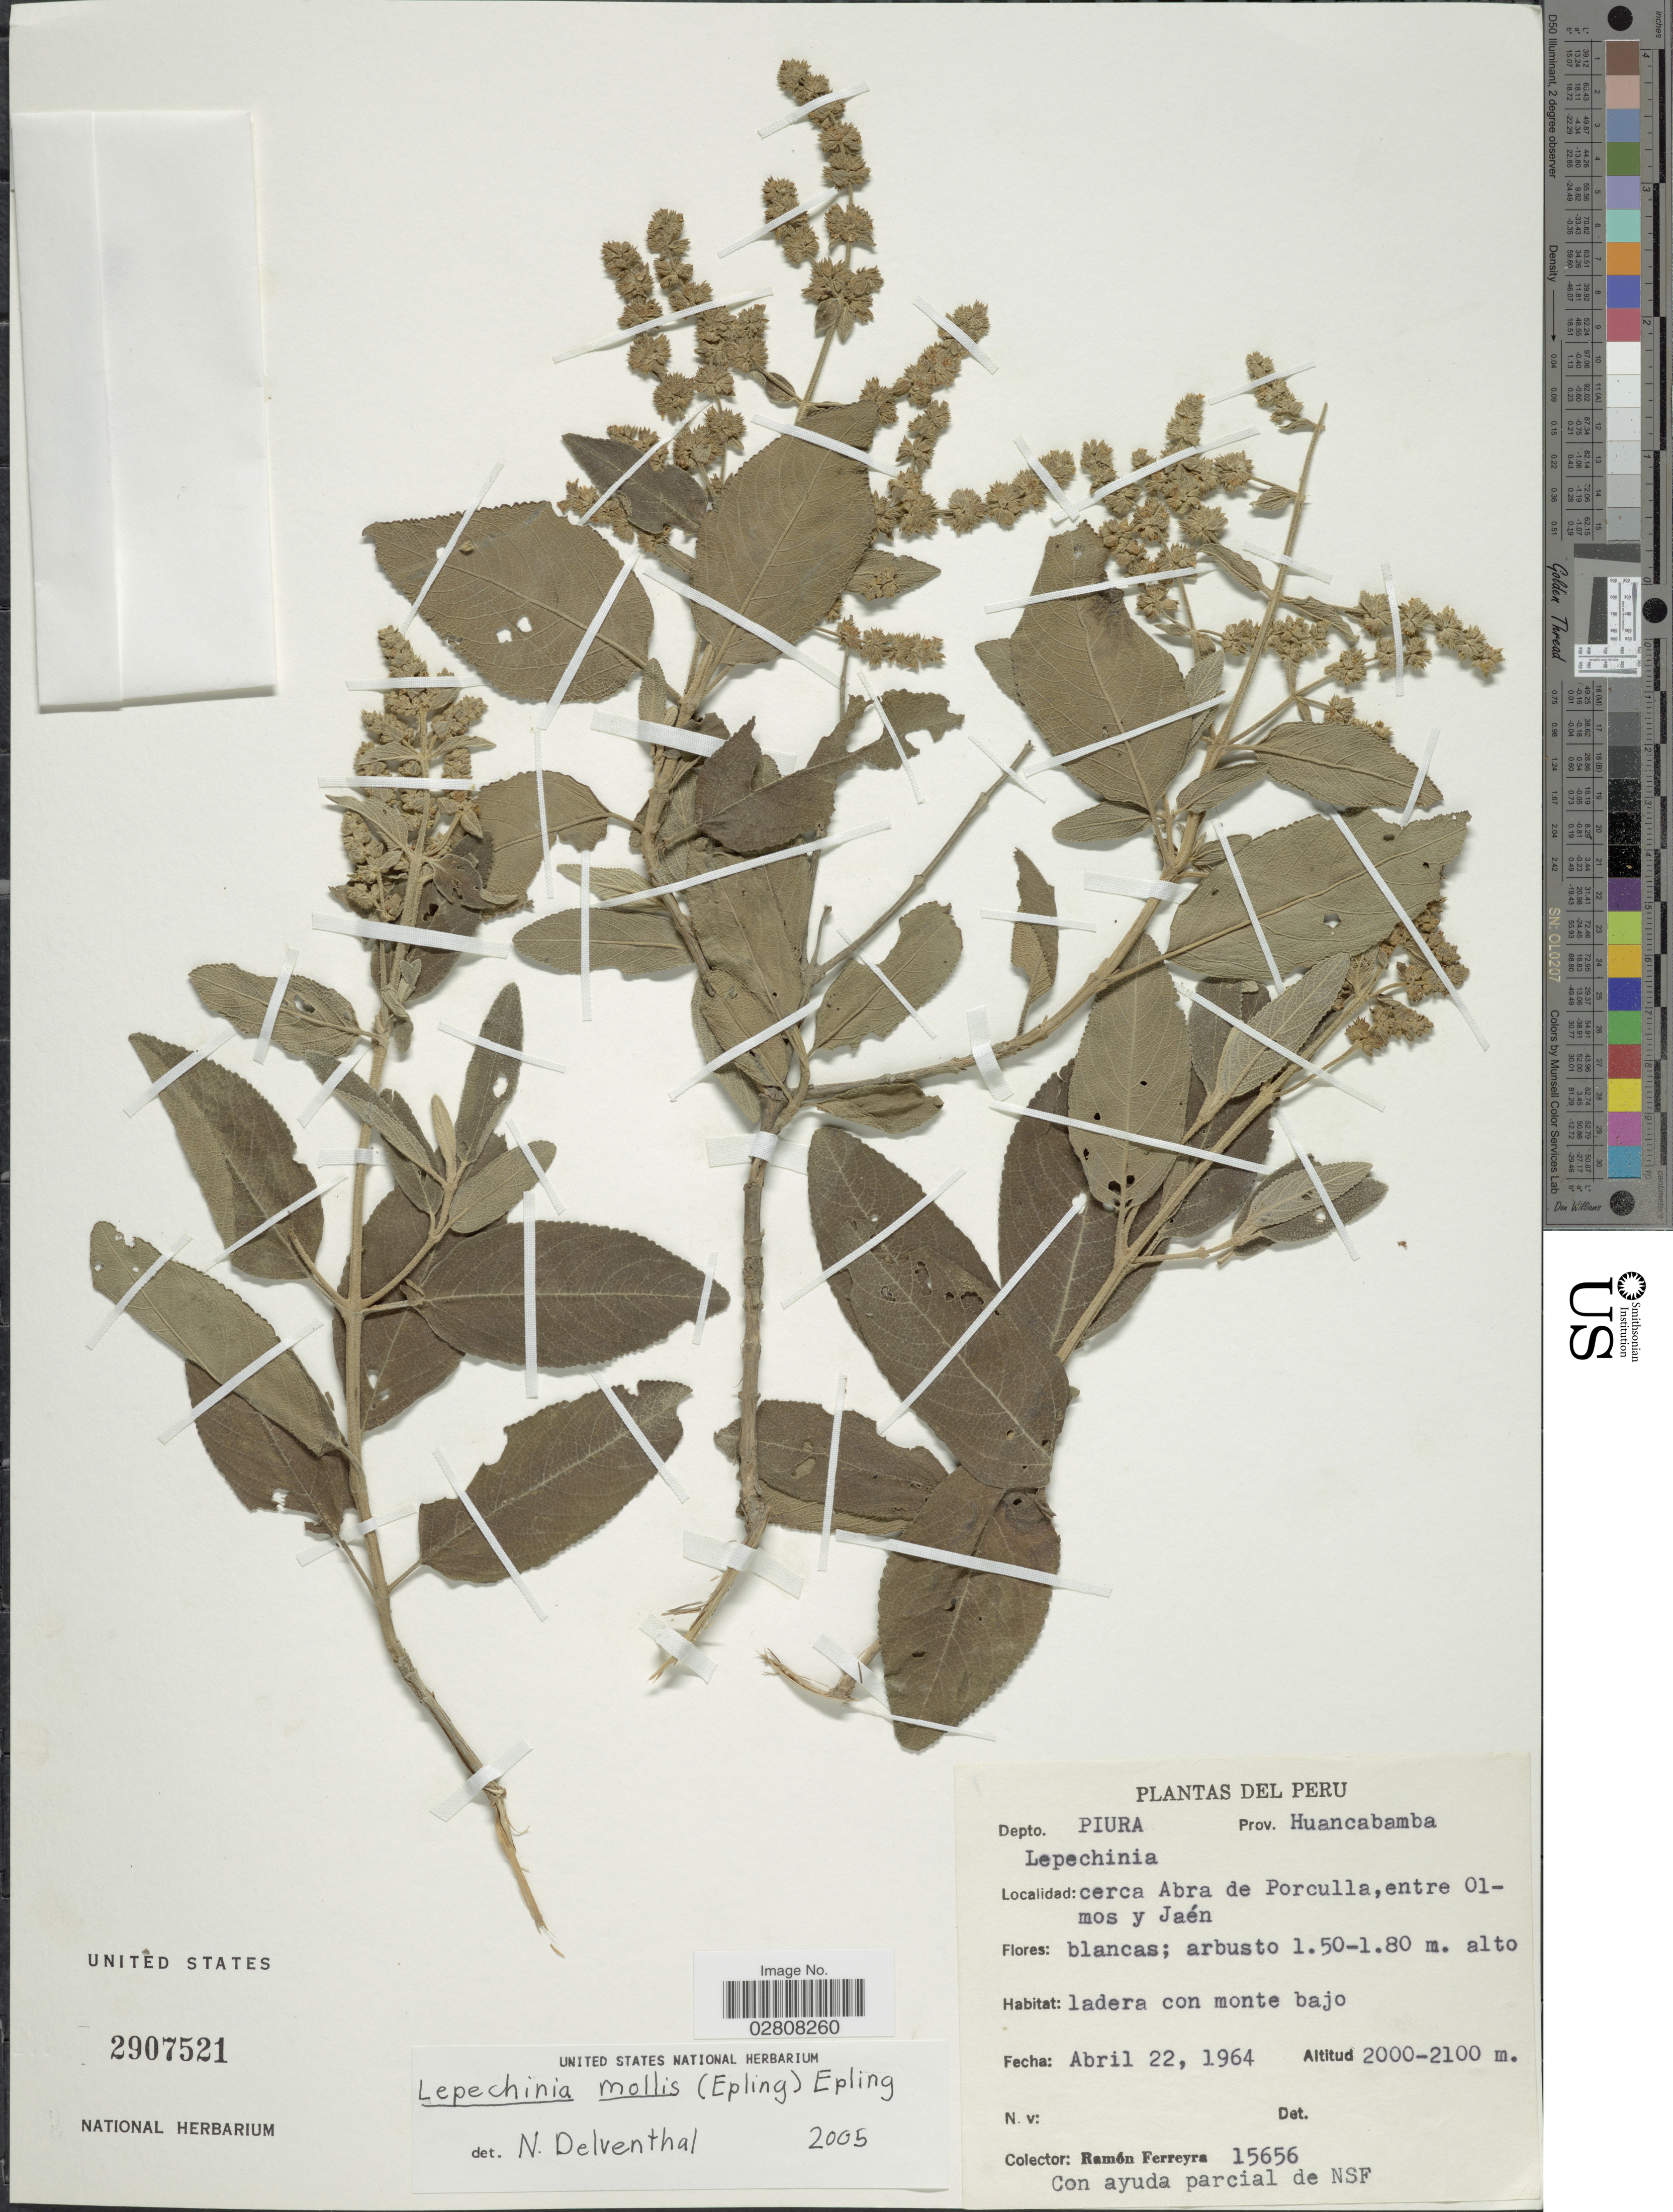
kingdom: Plantae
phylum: Tracheophyta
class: Magnoliopsida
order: Lamiales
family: Lamiaceae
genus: Lepechinia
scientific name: Lepechinia mollis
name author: (Epling) Epling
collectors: R. A. Ferreyra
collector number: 15656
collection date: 1964-04-22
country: Peru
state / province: Piura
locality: Depto. Piura. Prov. Huancabamba. Cerca Abra de Porculla, entre Olmos y Jaén.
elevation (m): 2000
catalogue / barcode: US 2907521